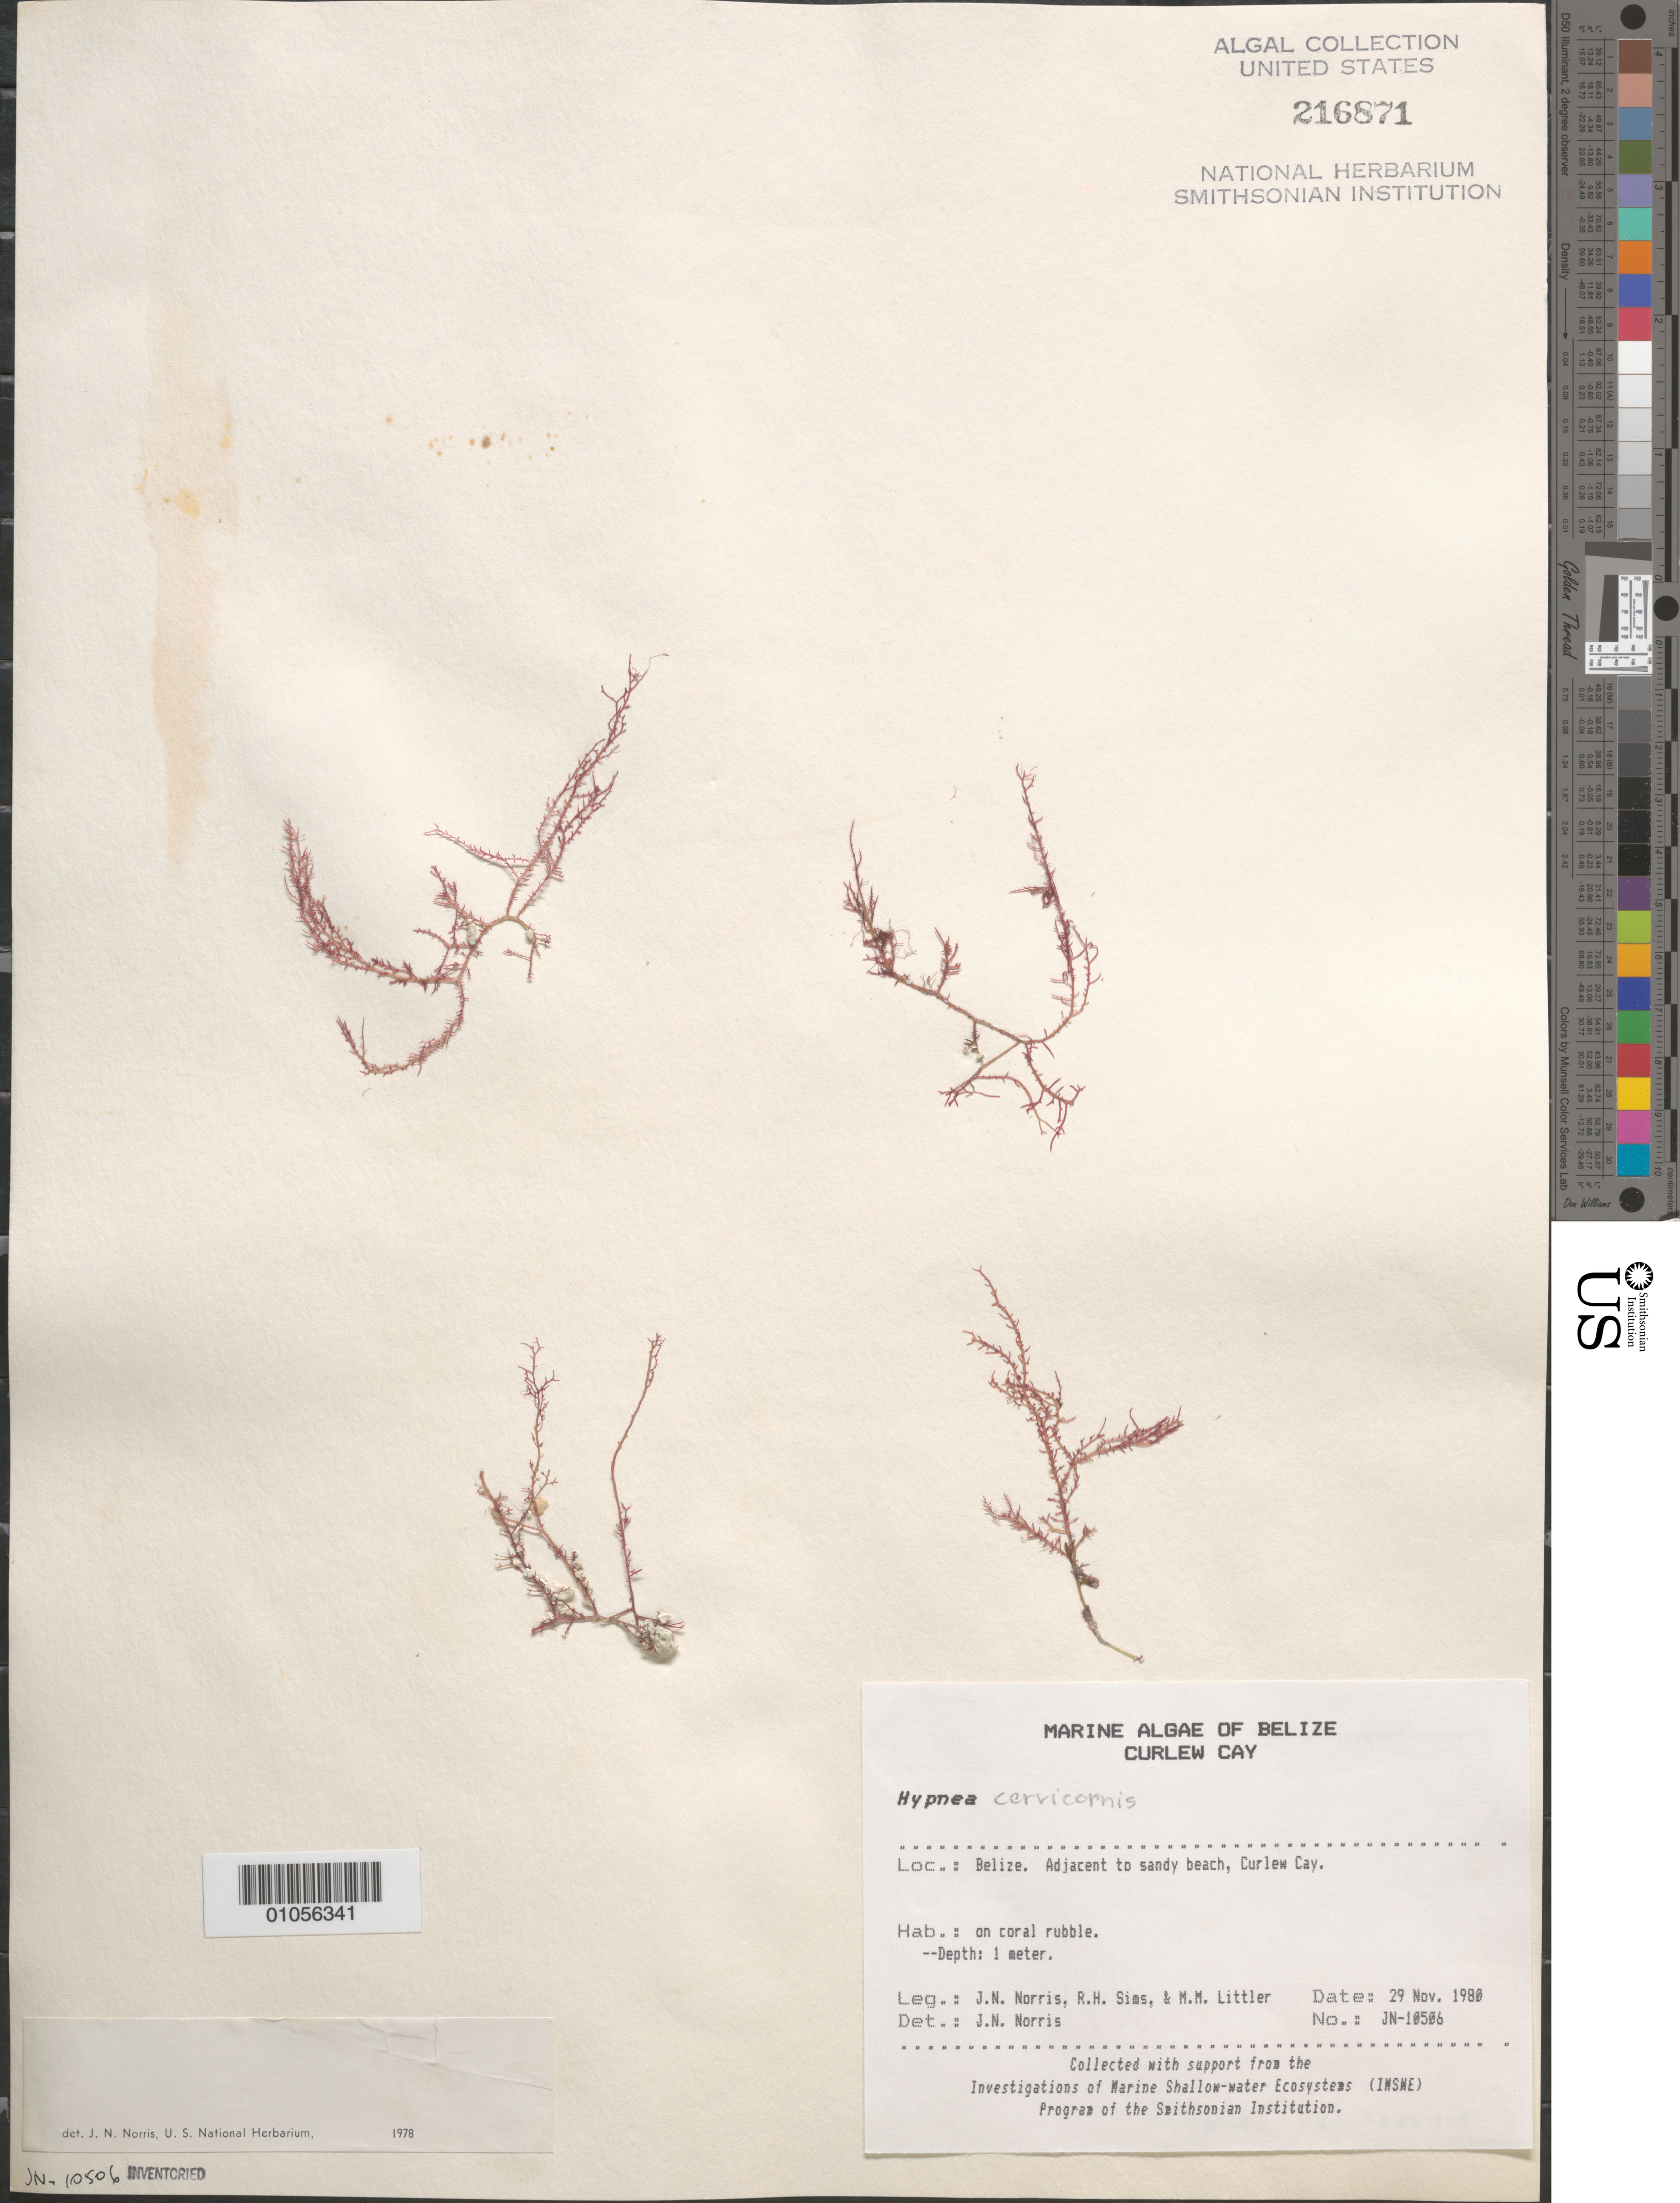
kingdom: Plantae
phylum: Rhodophyta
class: Florideophyceae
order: Gigartinales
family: Cystocloniaceae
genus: Hypnea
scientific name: Hypnea cervicornis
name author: J. Agardh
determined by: Norris, James N.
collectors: J. N. Norris, R. H. Sims & M. M. Littler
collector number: JN-10506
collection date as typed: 29 Nov 1980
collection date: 1980-11-29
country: Belize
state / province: Stann Creek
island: Curlew Cay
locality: Adjacent to sandy beach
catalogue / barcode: US 216871